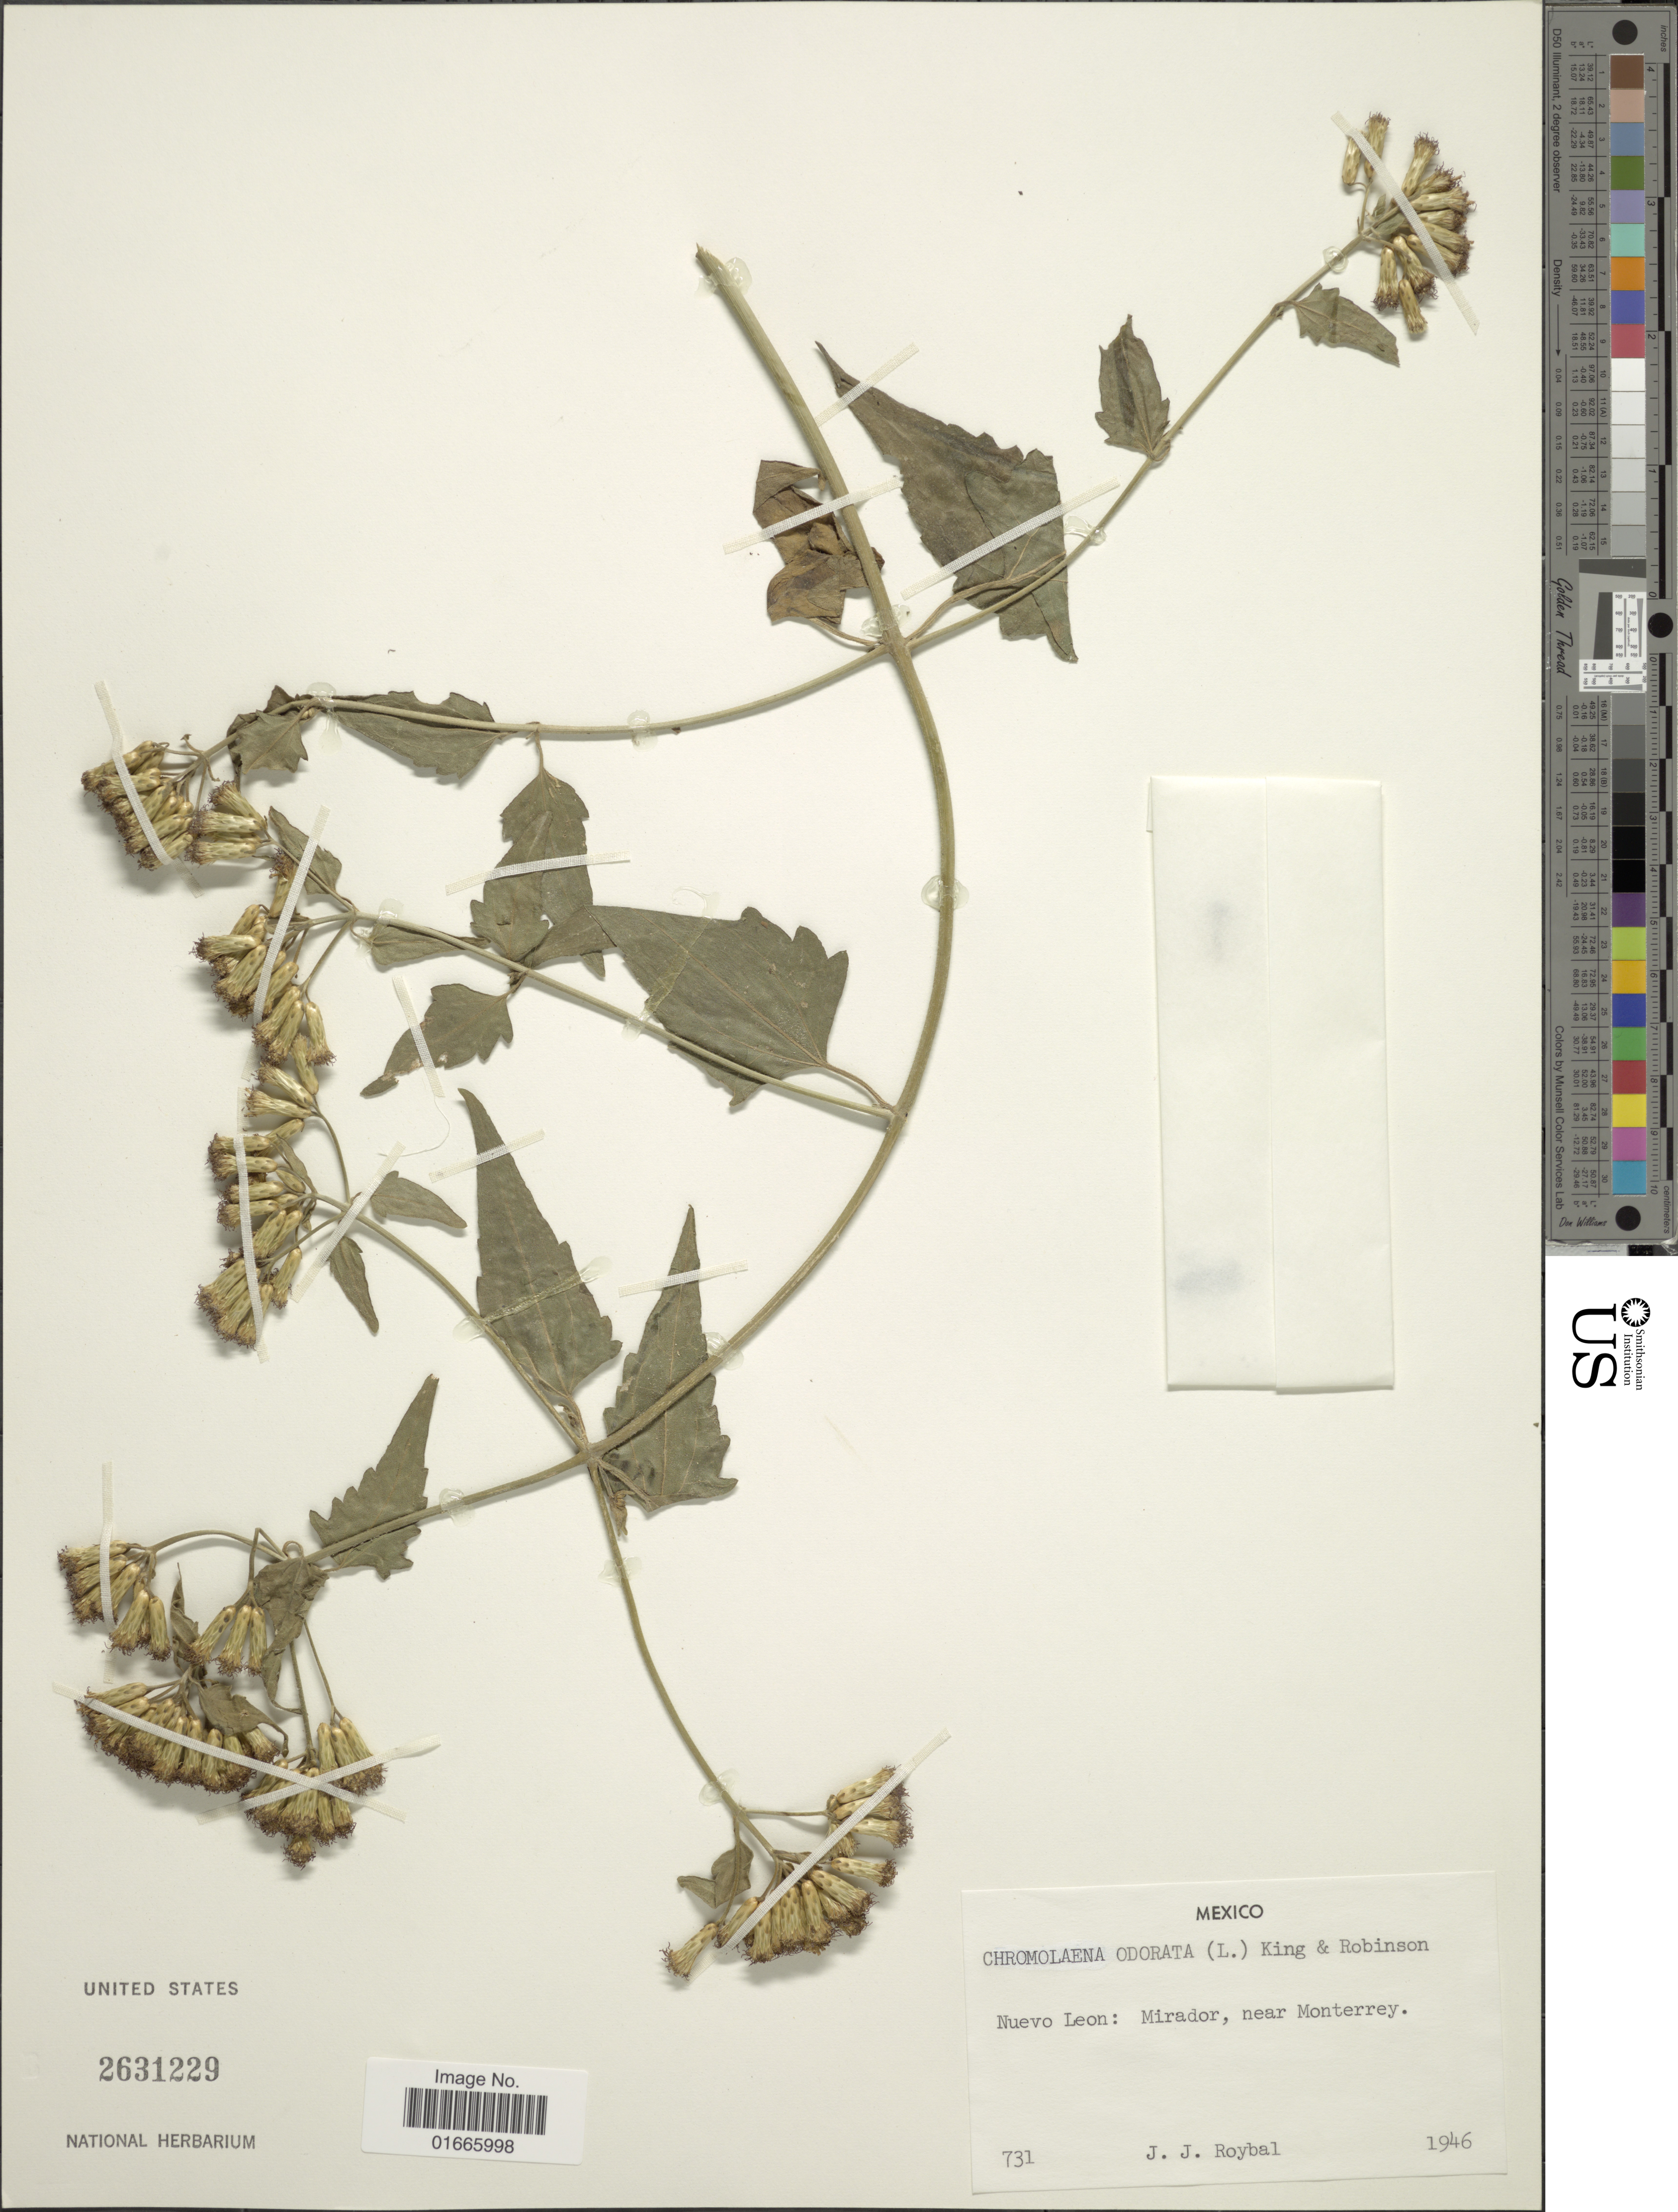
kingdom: Plantae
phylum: Tracheophyta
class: Magnoliopsida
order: Asterales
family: Asteraceae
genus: Chromolaena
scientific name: Chromolaena odorata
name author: (L.) R.M. King & H. Rob.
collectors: J. J. Roybal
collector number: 731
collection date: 1946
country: Mexico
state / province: Nuevo León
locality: Nuevo Leon: Mirador, near Monterrey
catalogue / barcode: US 2631229